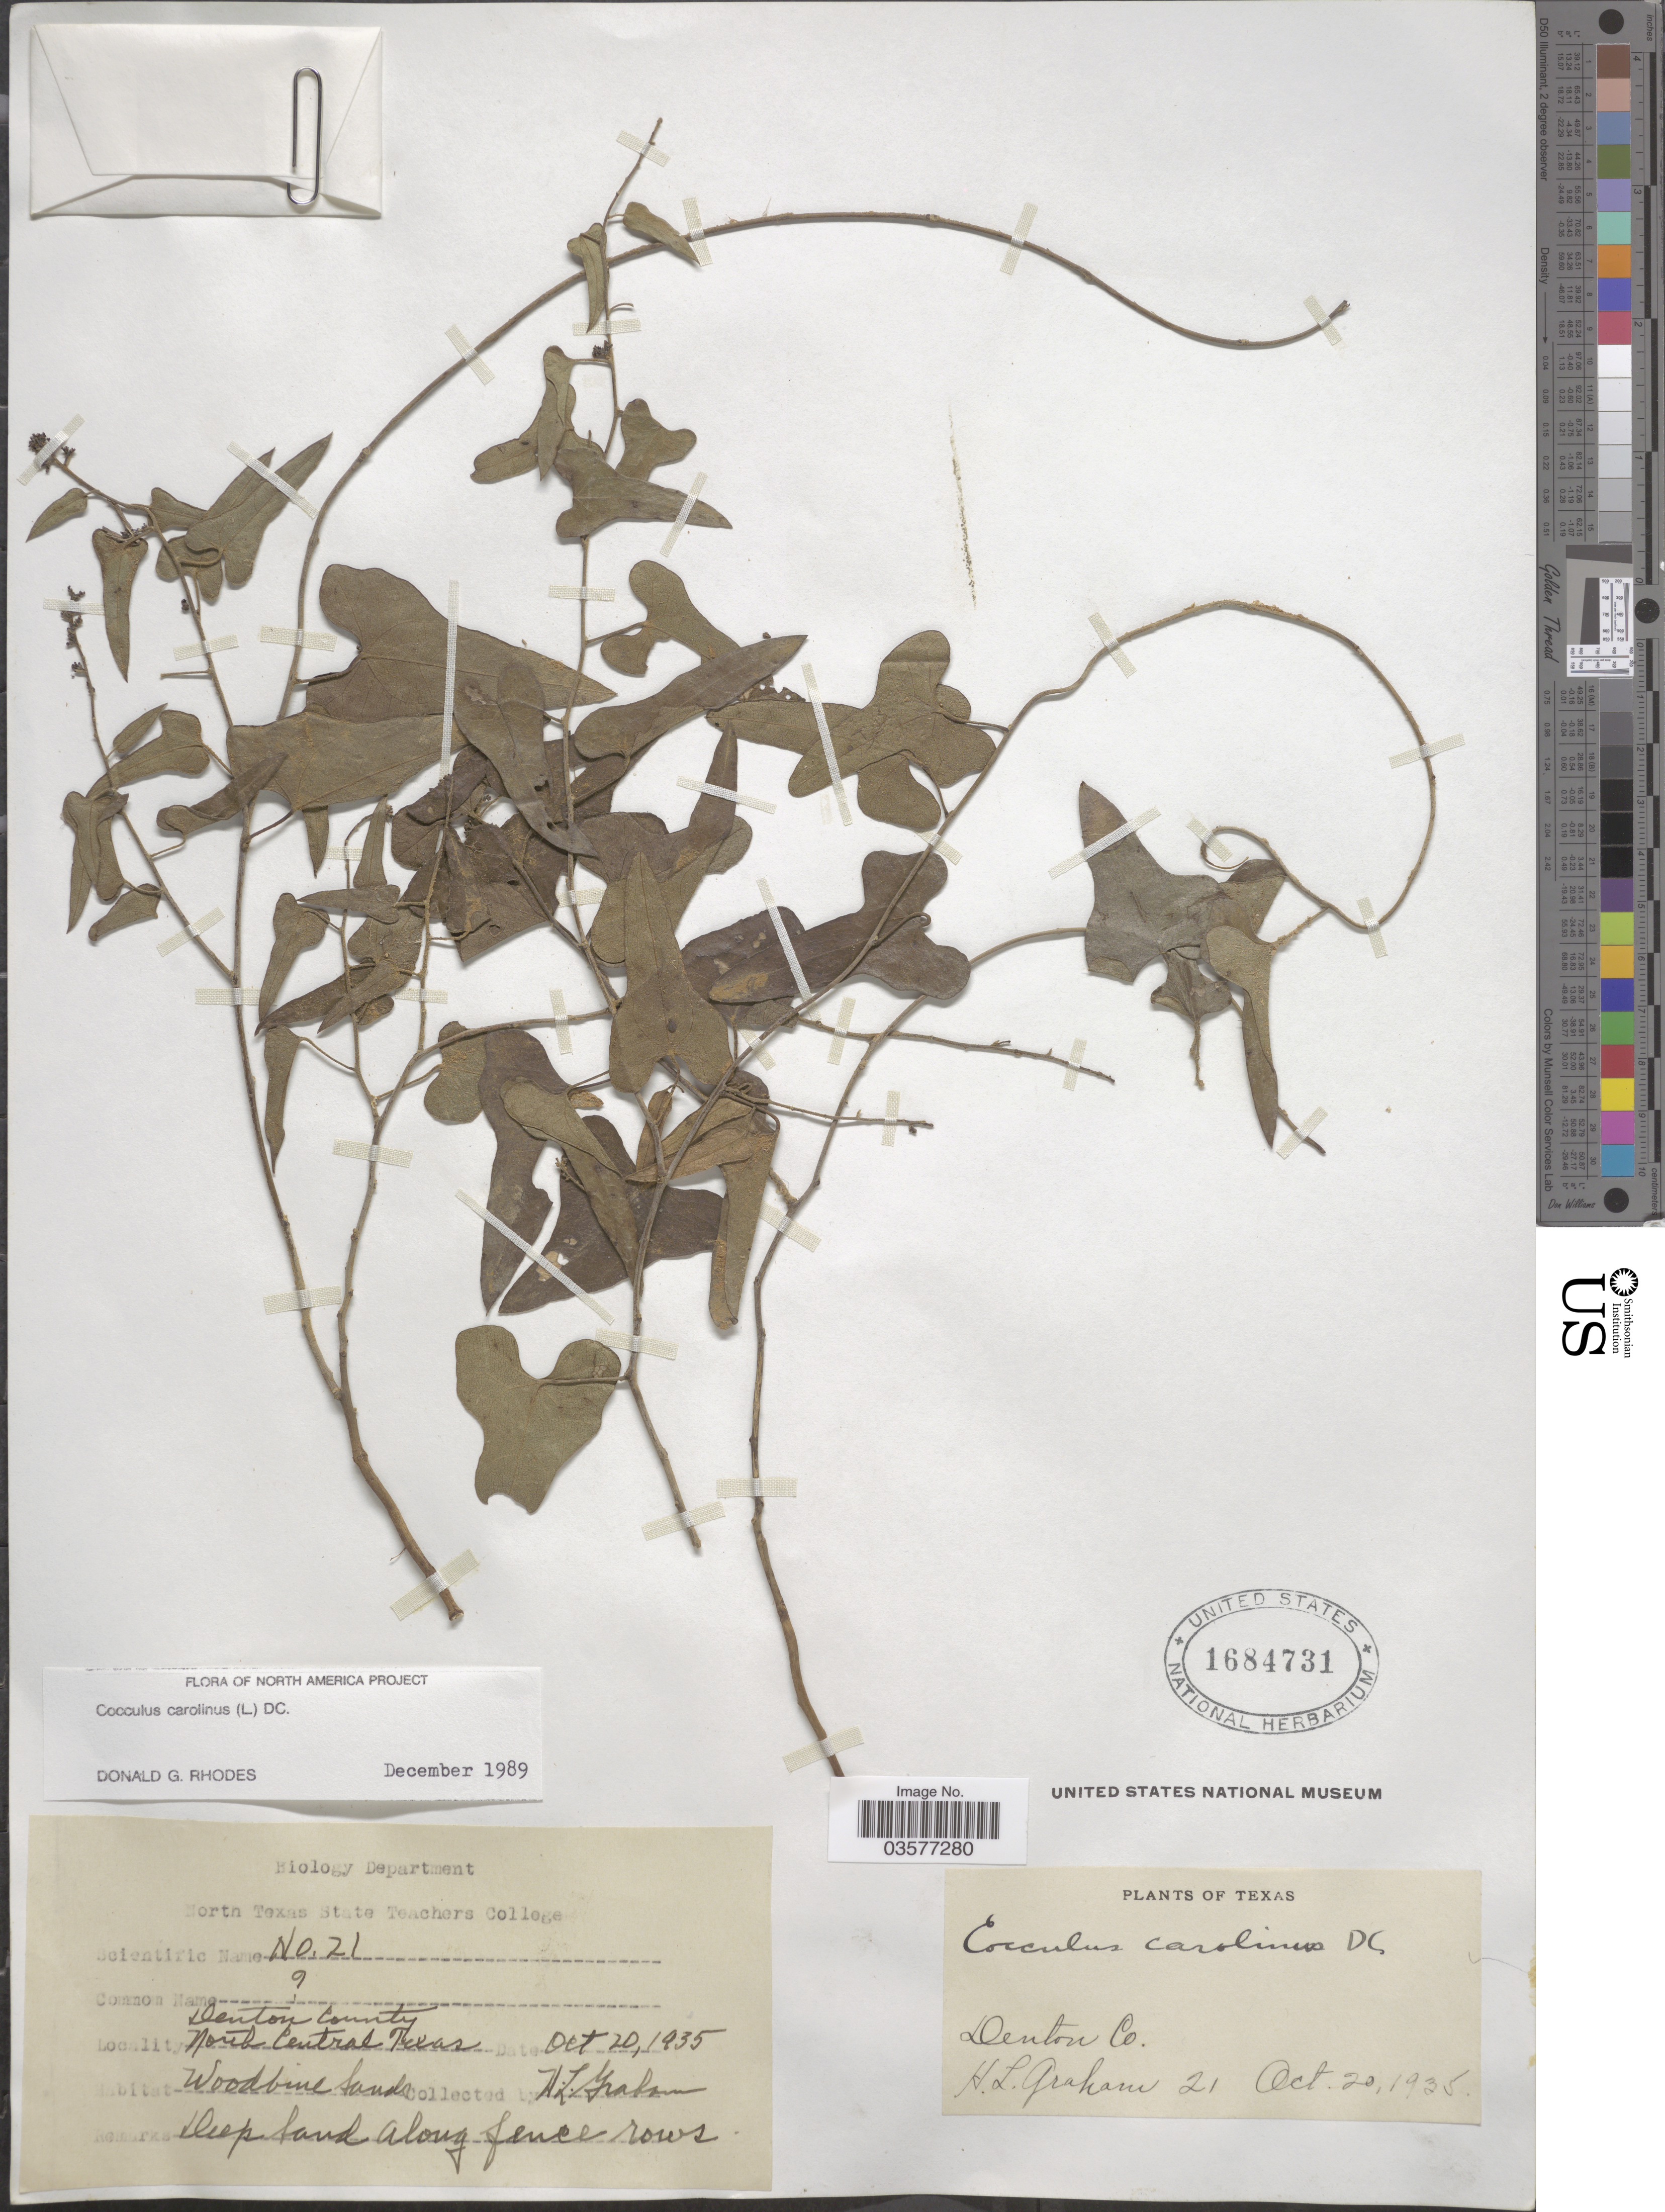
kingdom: Plantae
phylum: Tracheophyta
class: Magnoliopsida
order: Ranunculales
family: Menispermaceae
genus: Cocculus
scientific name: Cocculus carolinus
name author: (L.) DC.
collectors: H. L. Graham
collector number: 21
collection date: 1935-10-20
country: United States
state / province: Texas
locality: Denton Co. North Central Texas.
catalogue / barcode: US 1684731